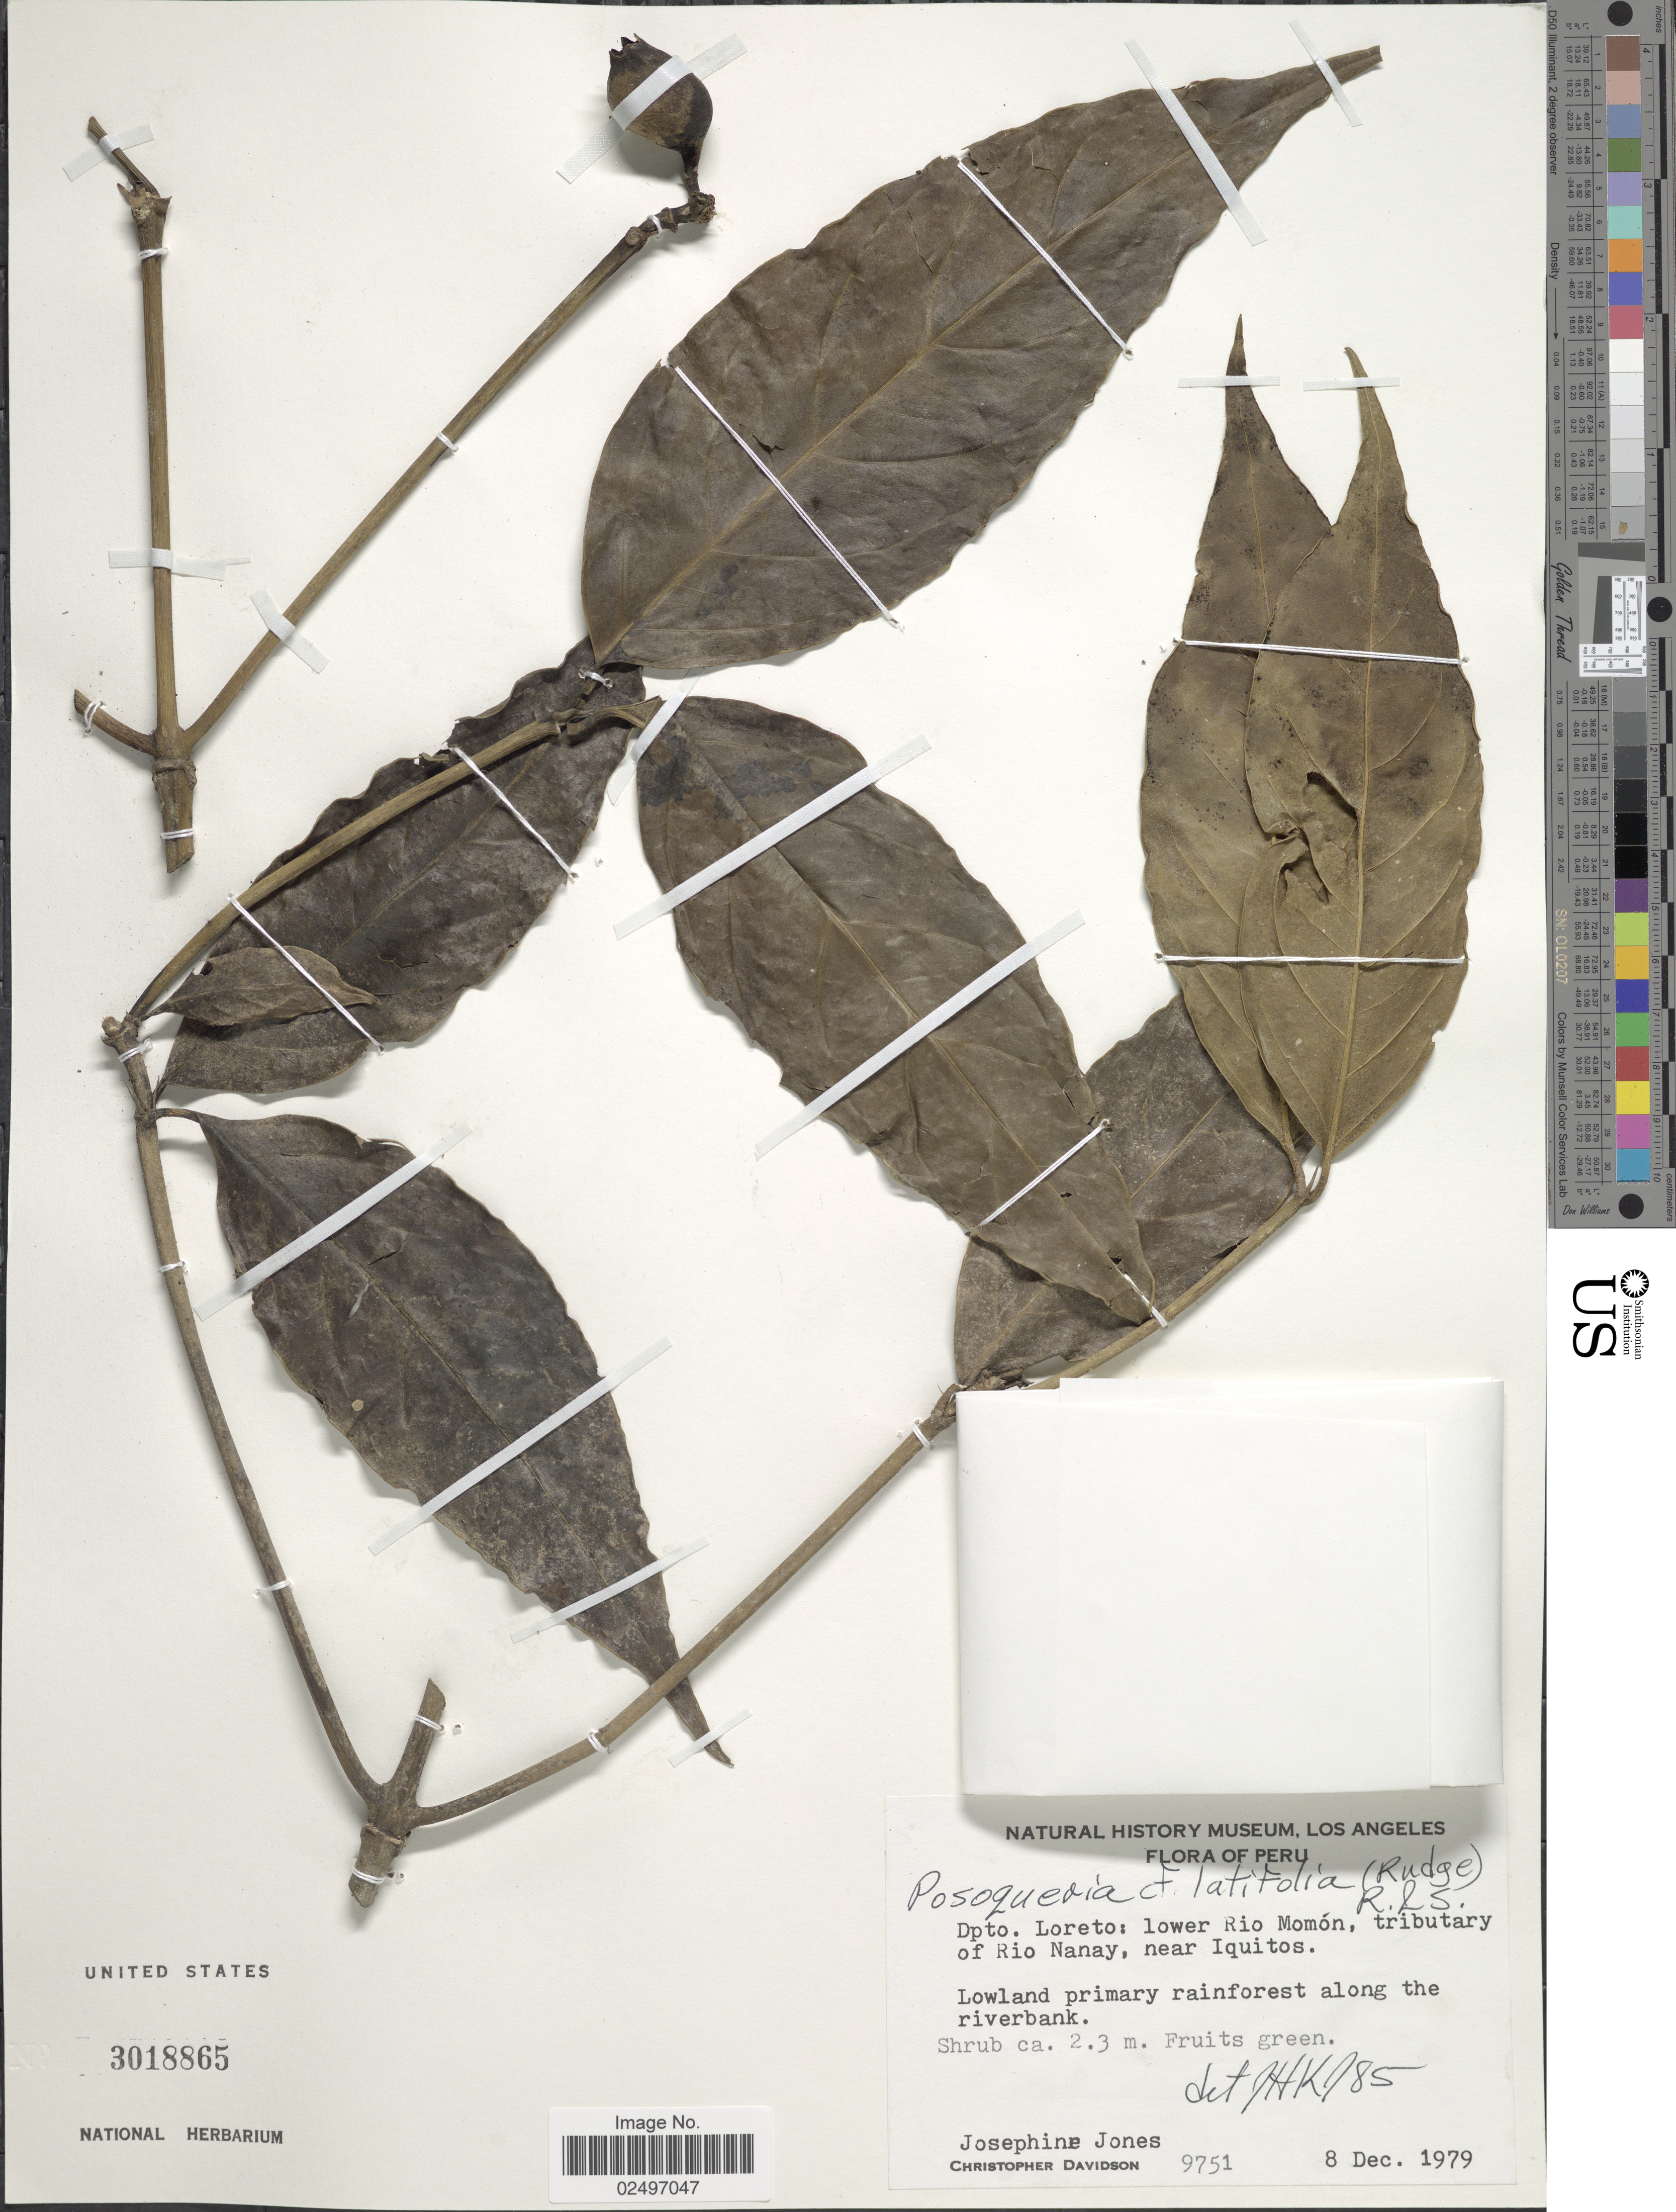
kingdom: Plantae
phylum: Tracheophyta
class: Magnoliopsida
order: Gentianales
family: Rubiaceae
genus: Posoqueria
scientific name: Posoqueria latifolia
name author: (Rudge) Roem. & Schult.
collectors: J. Jones & C. Davidson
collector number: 9751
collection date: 1979-12-08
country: Peru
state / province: Loreto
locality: Dpto. Loreto: lower Rio Momón, tributary of Rio Nanay, near Iquitos, Lowland primary rainforest along the riverbank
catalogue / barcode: US 3018865